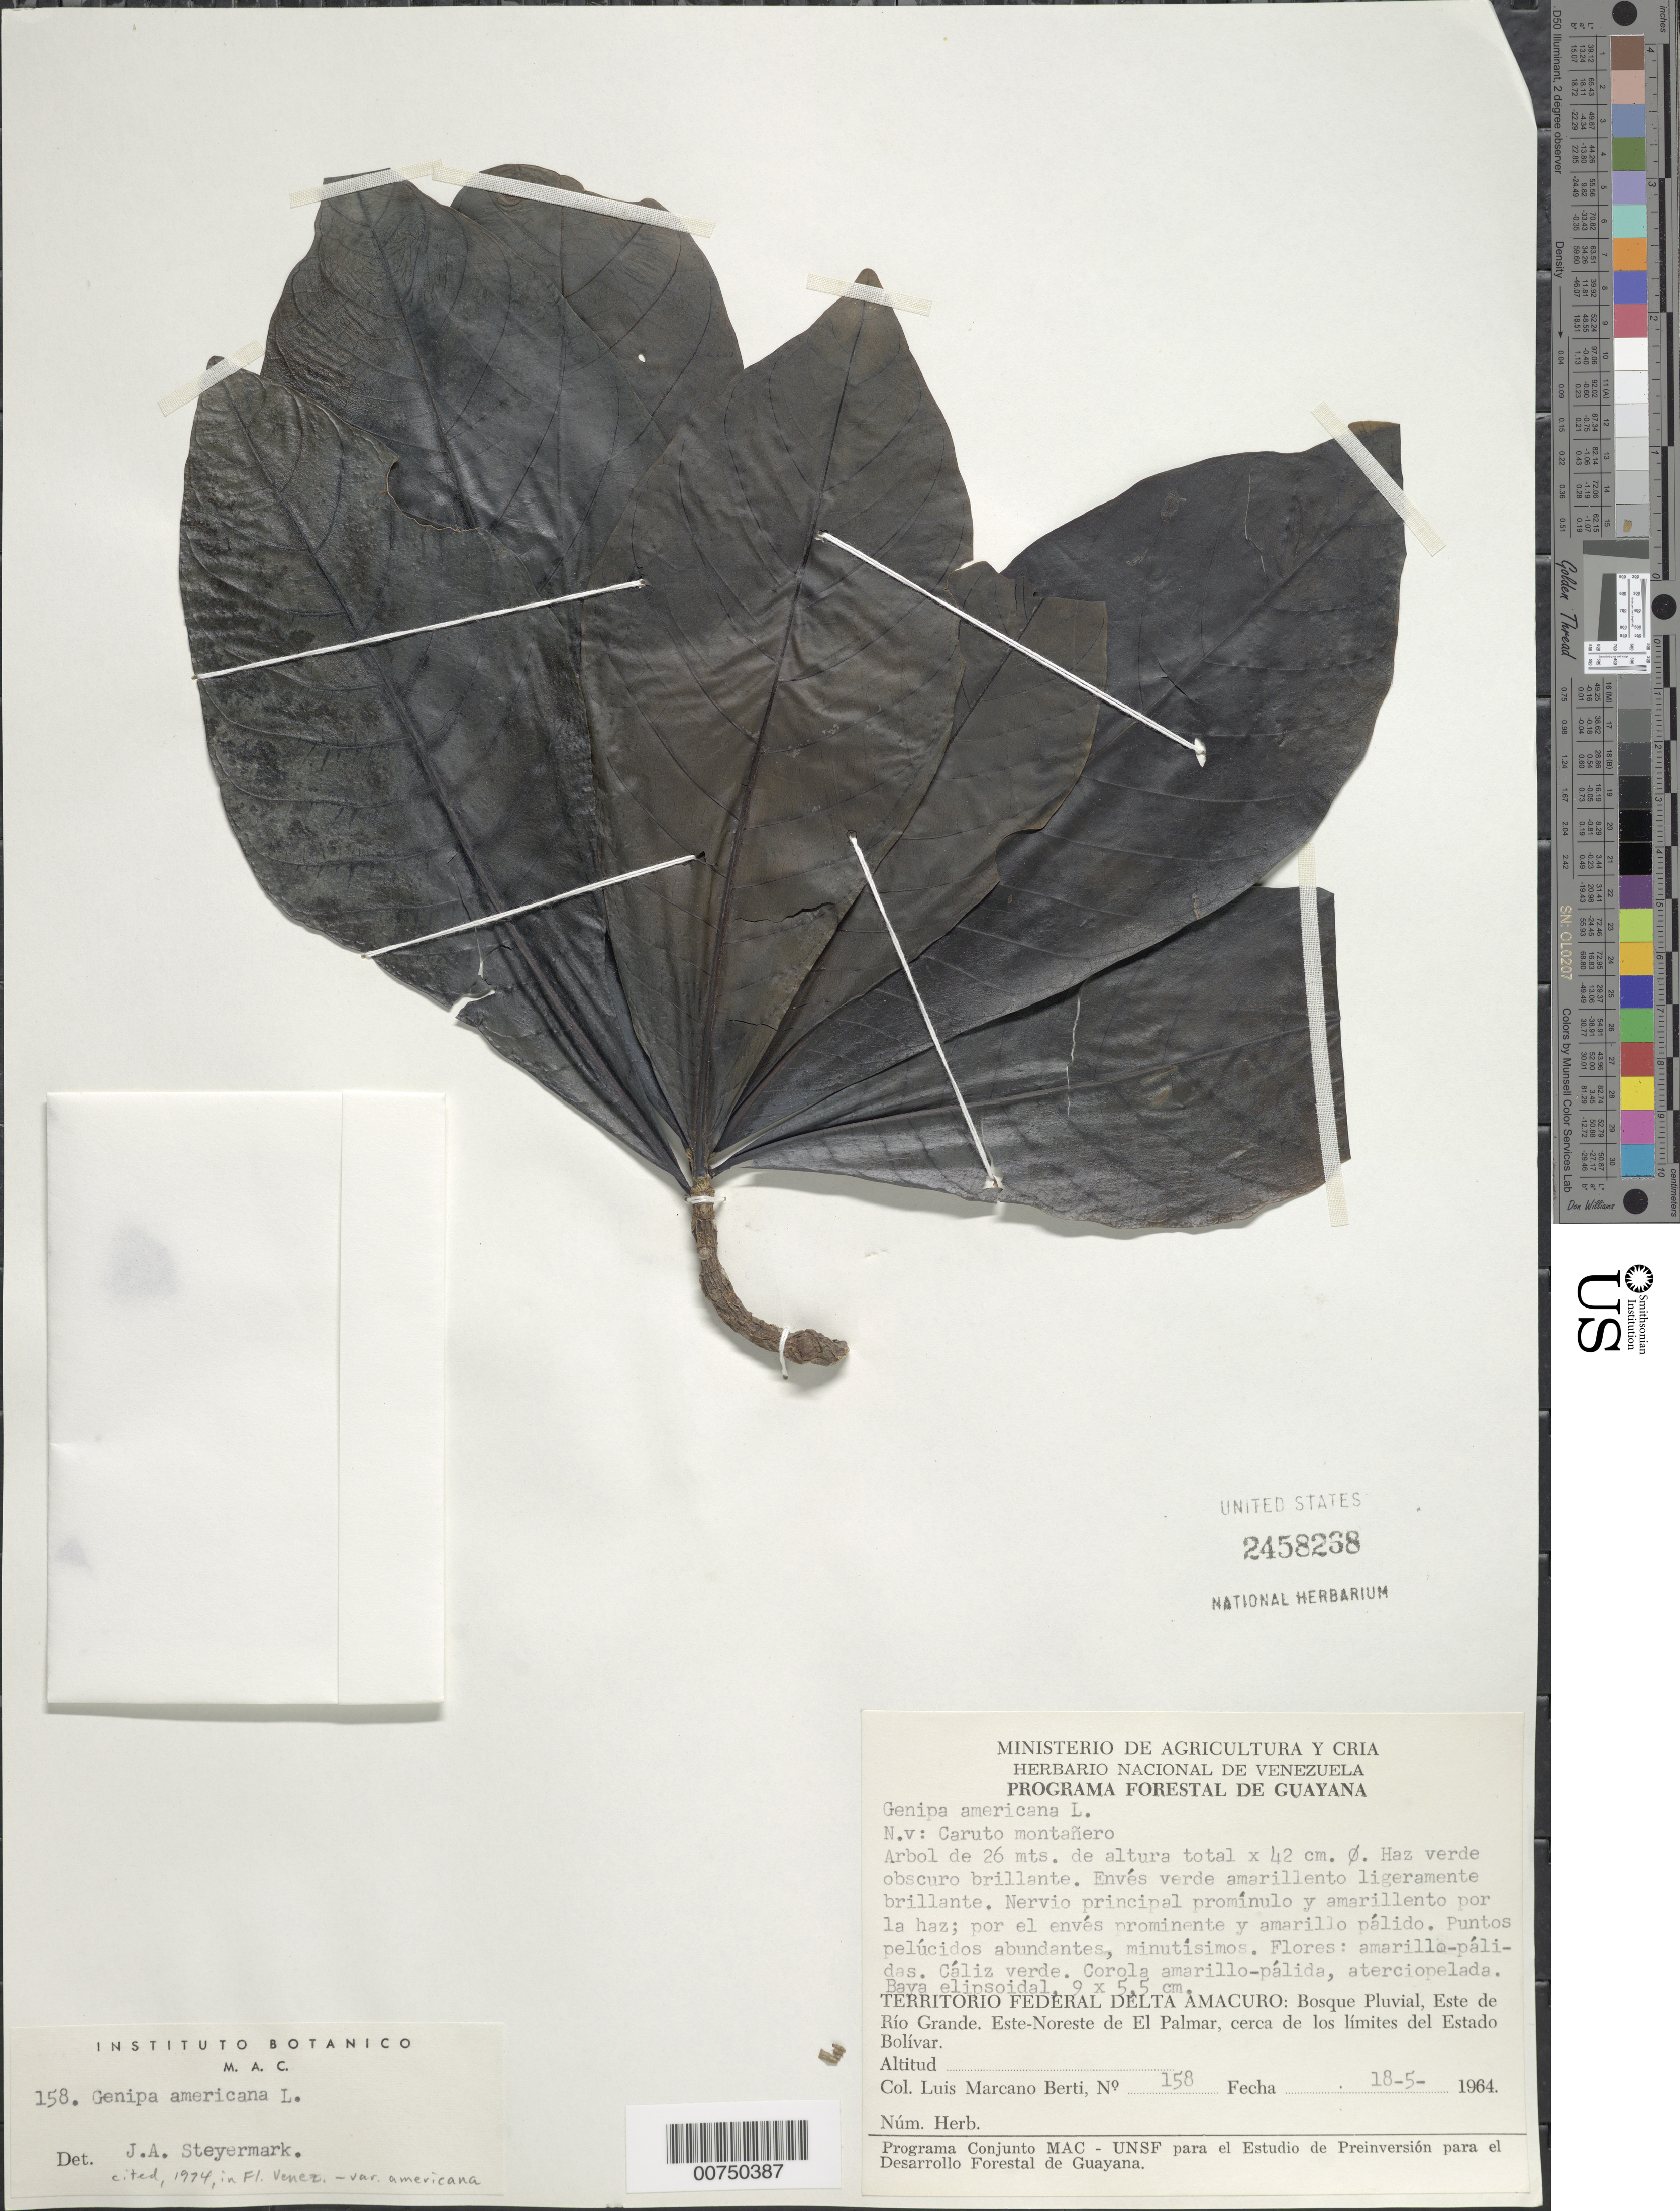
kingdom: Plantae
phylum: Tracheophyta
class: Magnoliopsida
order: Gentianales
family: Rubiaceae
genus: Genipa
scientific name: Genipa americana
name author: L.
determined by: Steyermark, Julian A., (VEN)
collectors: L. Marcano-Berti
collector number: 158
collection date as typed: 18-May-64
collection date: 1964-05-18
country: Venezuela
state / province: Delta Amacuro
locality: Este de Río Grande, ENE de El Palmar, cerca de los limites del Estado Bolívar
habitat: Bosque pluvial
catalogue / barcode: US 2458268